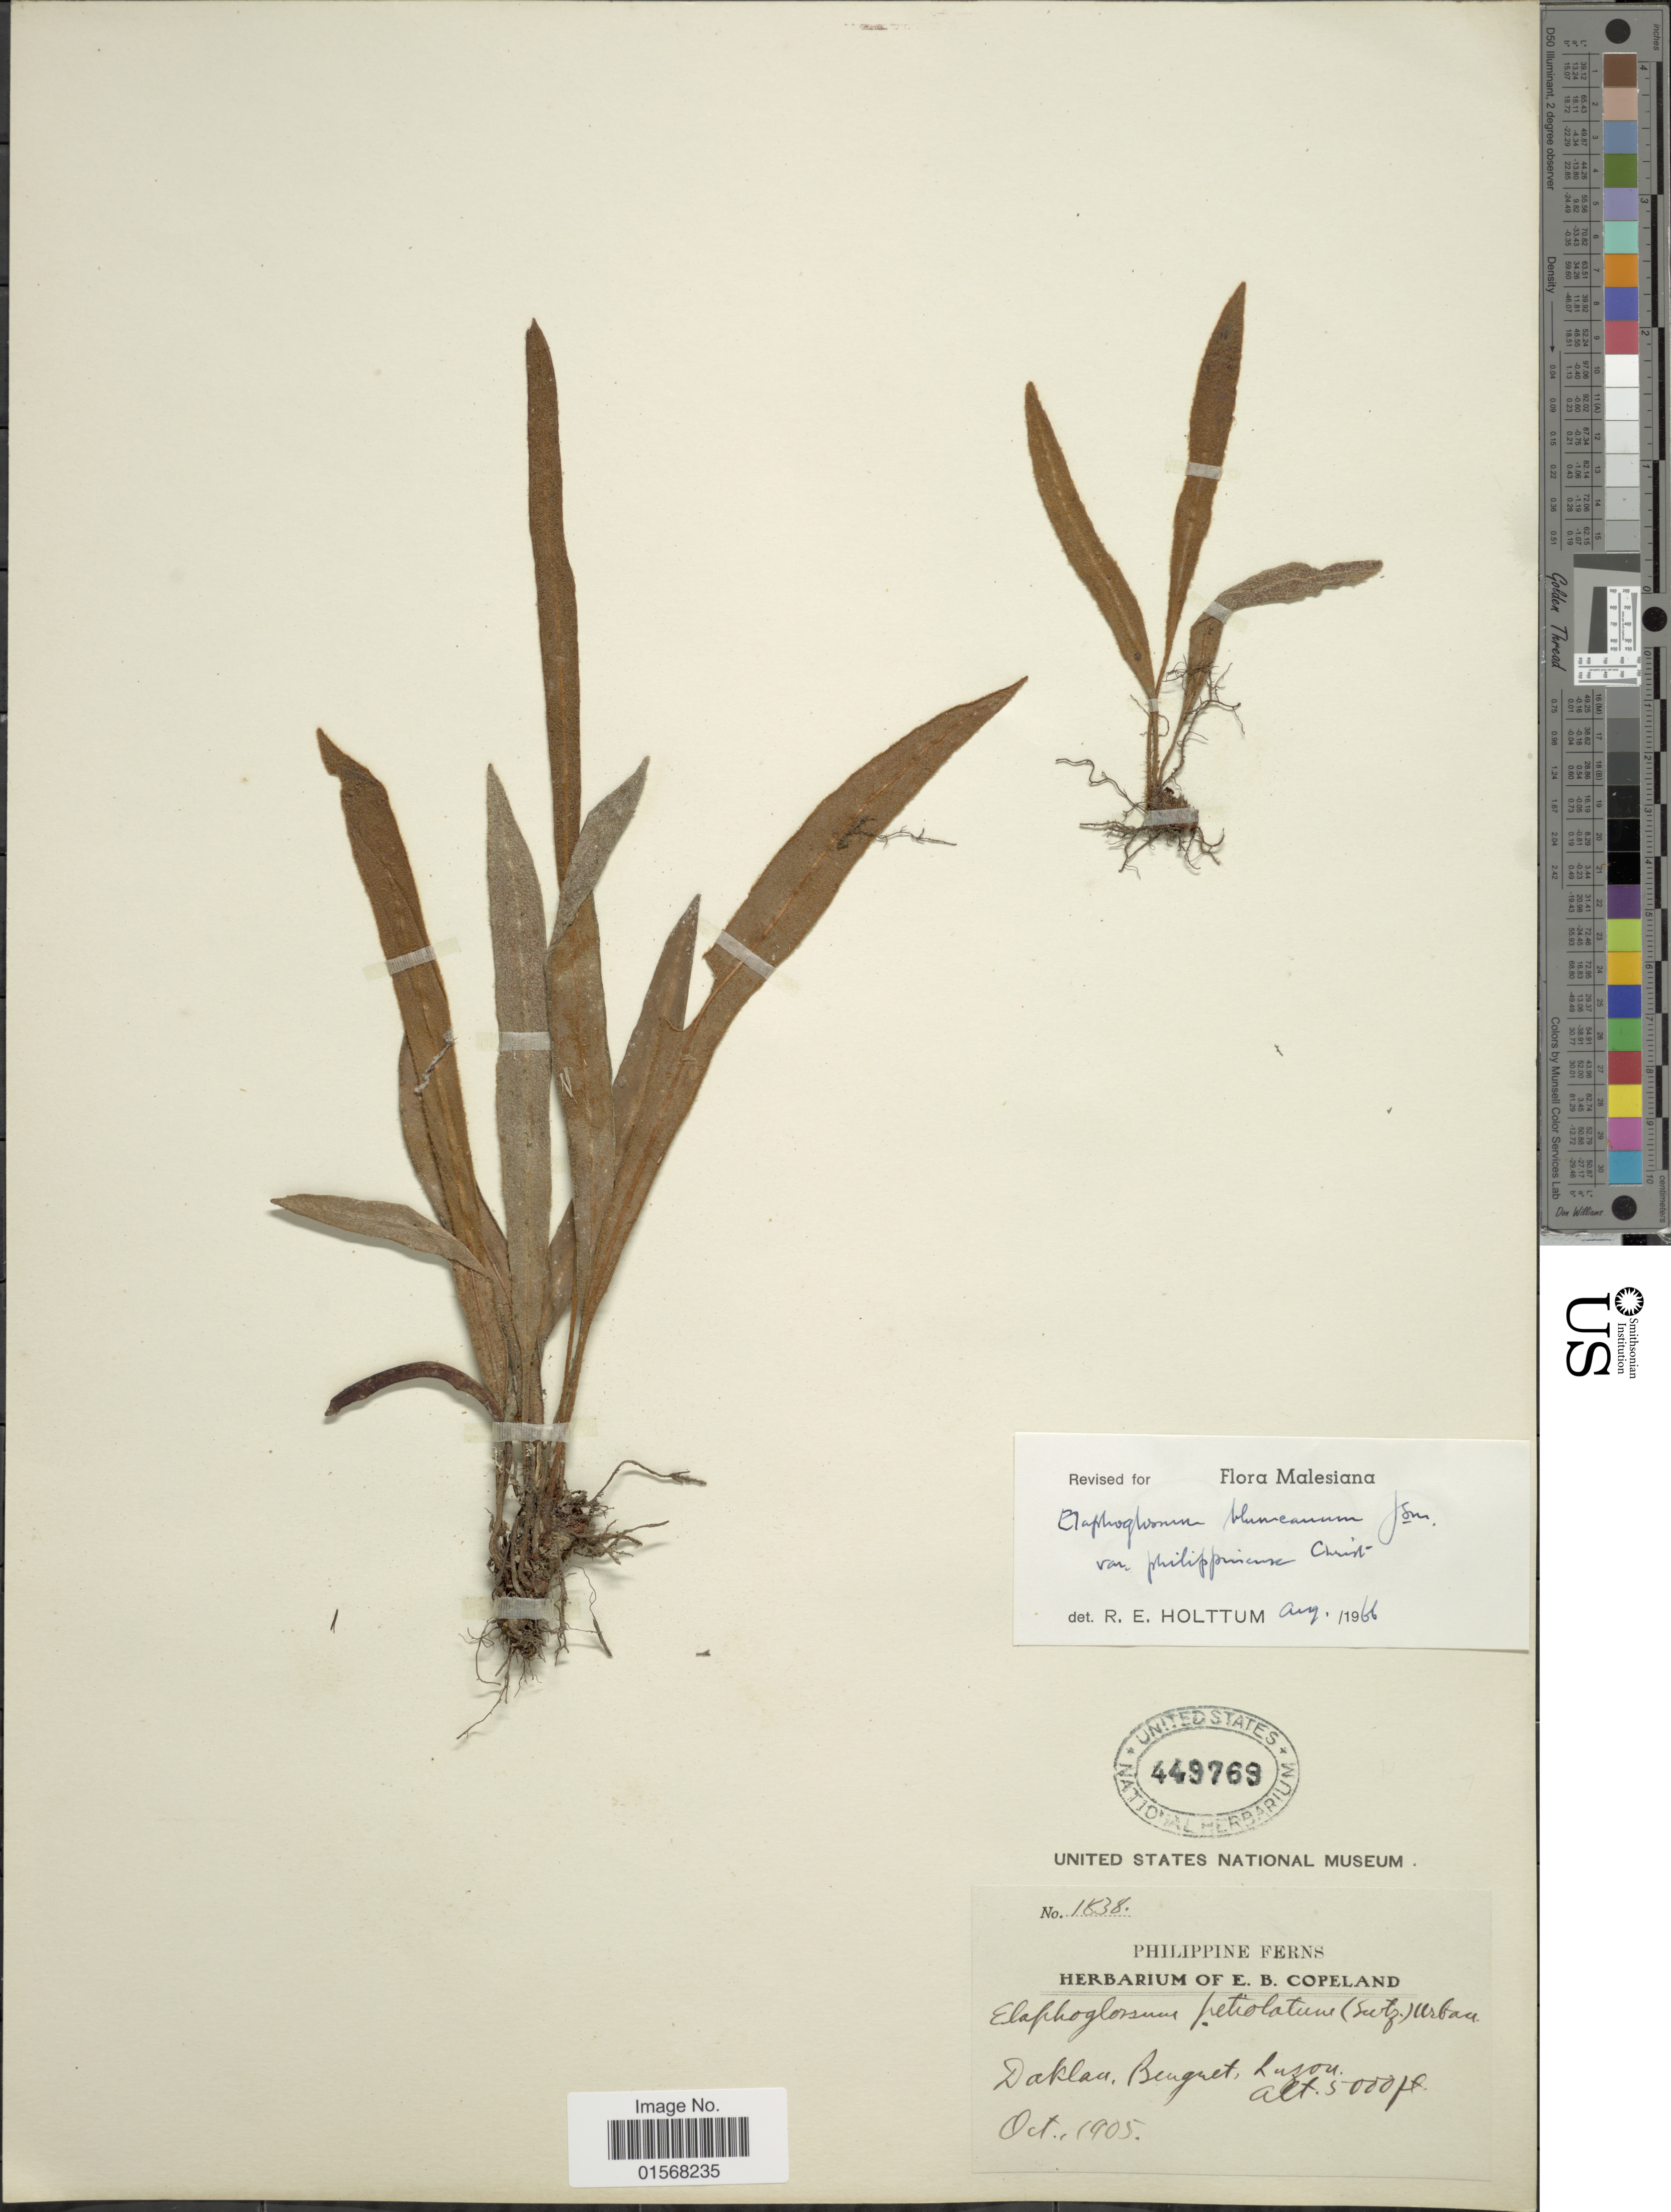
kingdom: Plantae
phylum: Tracheophyta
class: Polypodiopsida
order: Polypodiales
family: Dryopteridaceae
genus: Elaphoglossum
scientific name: Elaphoglossum blumeanum var. philippinense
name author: Christ ex Holttum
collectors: ex herb. E. B. Copeland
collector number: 1838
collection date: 1905-10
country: Philippines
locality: Philippine, Daklau, Beuguet, Luzon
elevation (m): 1524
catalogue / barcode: US 449769